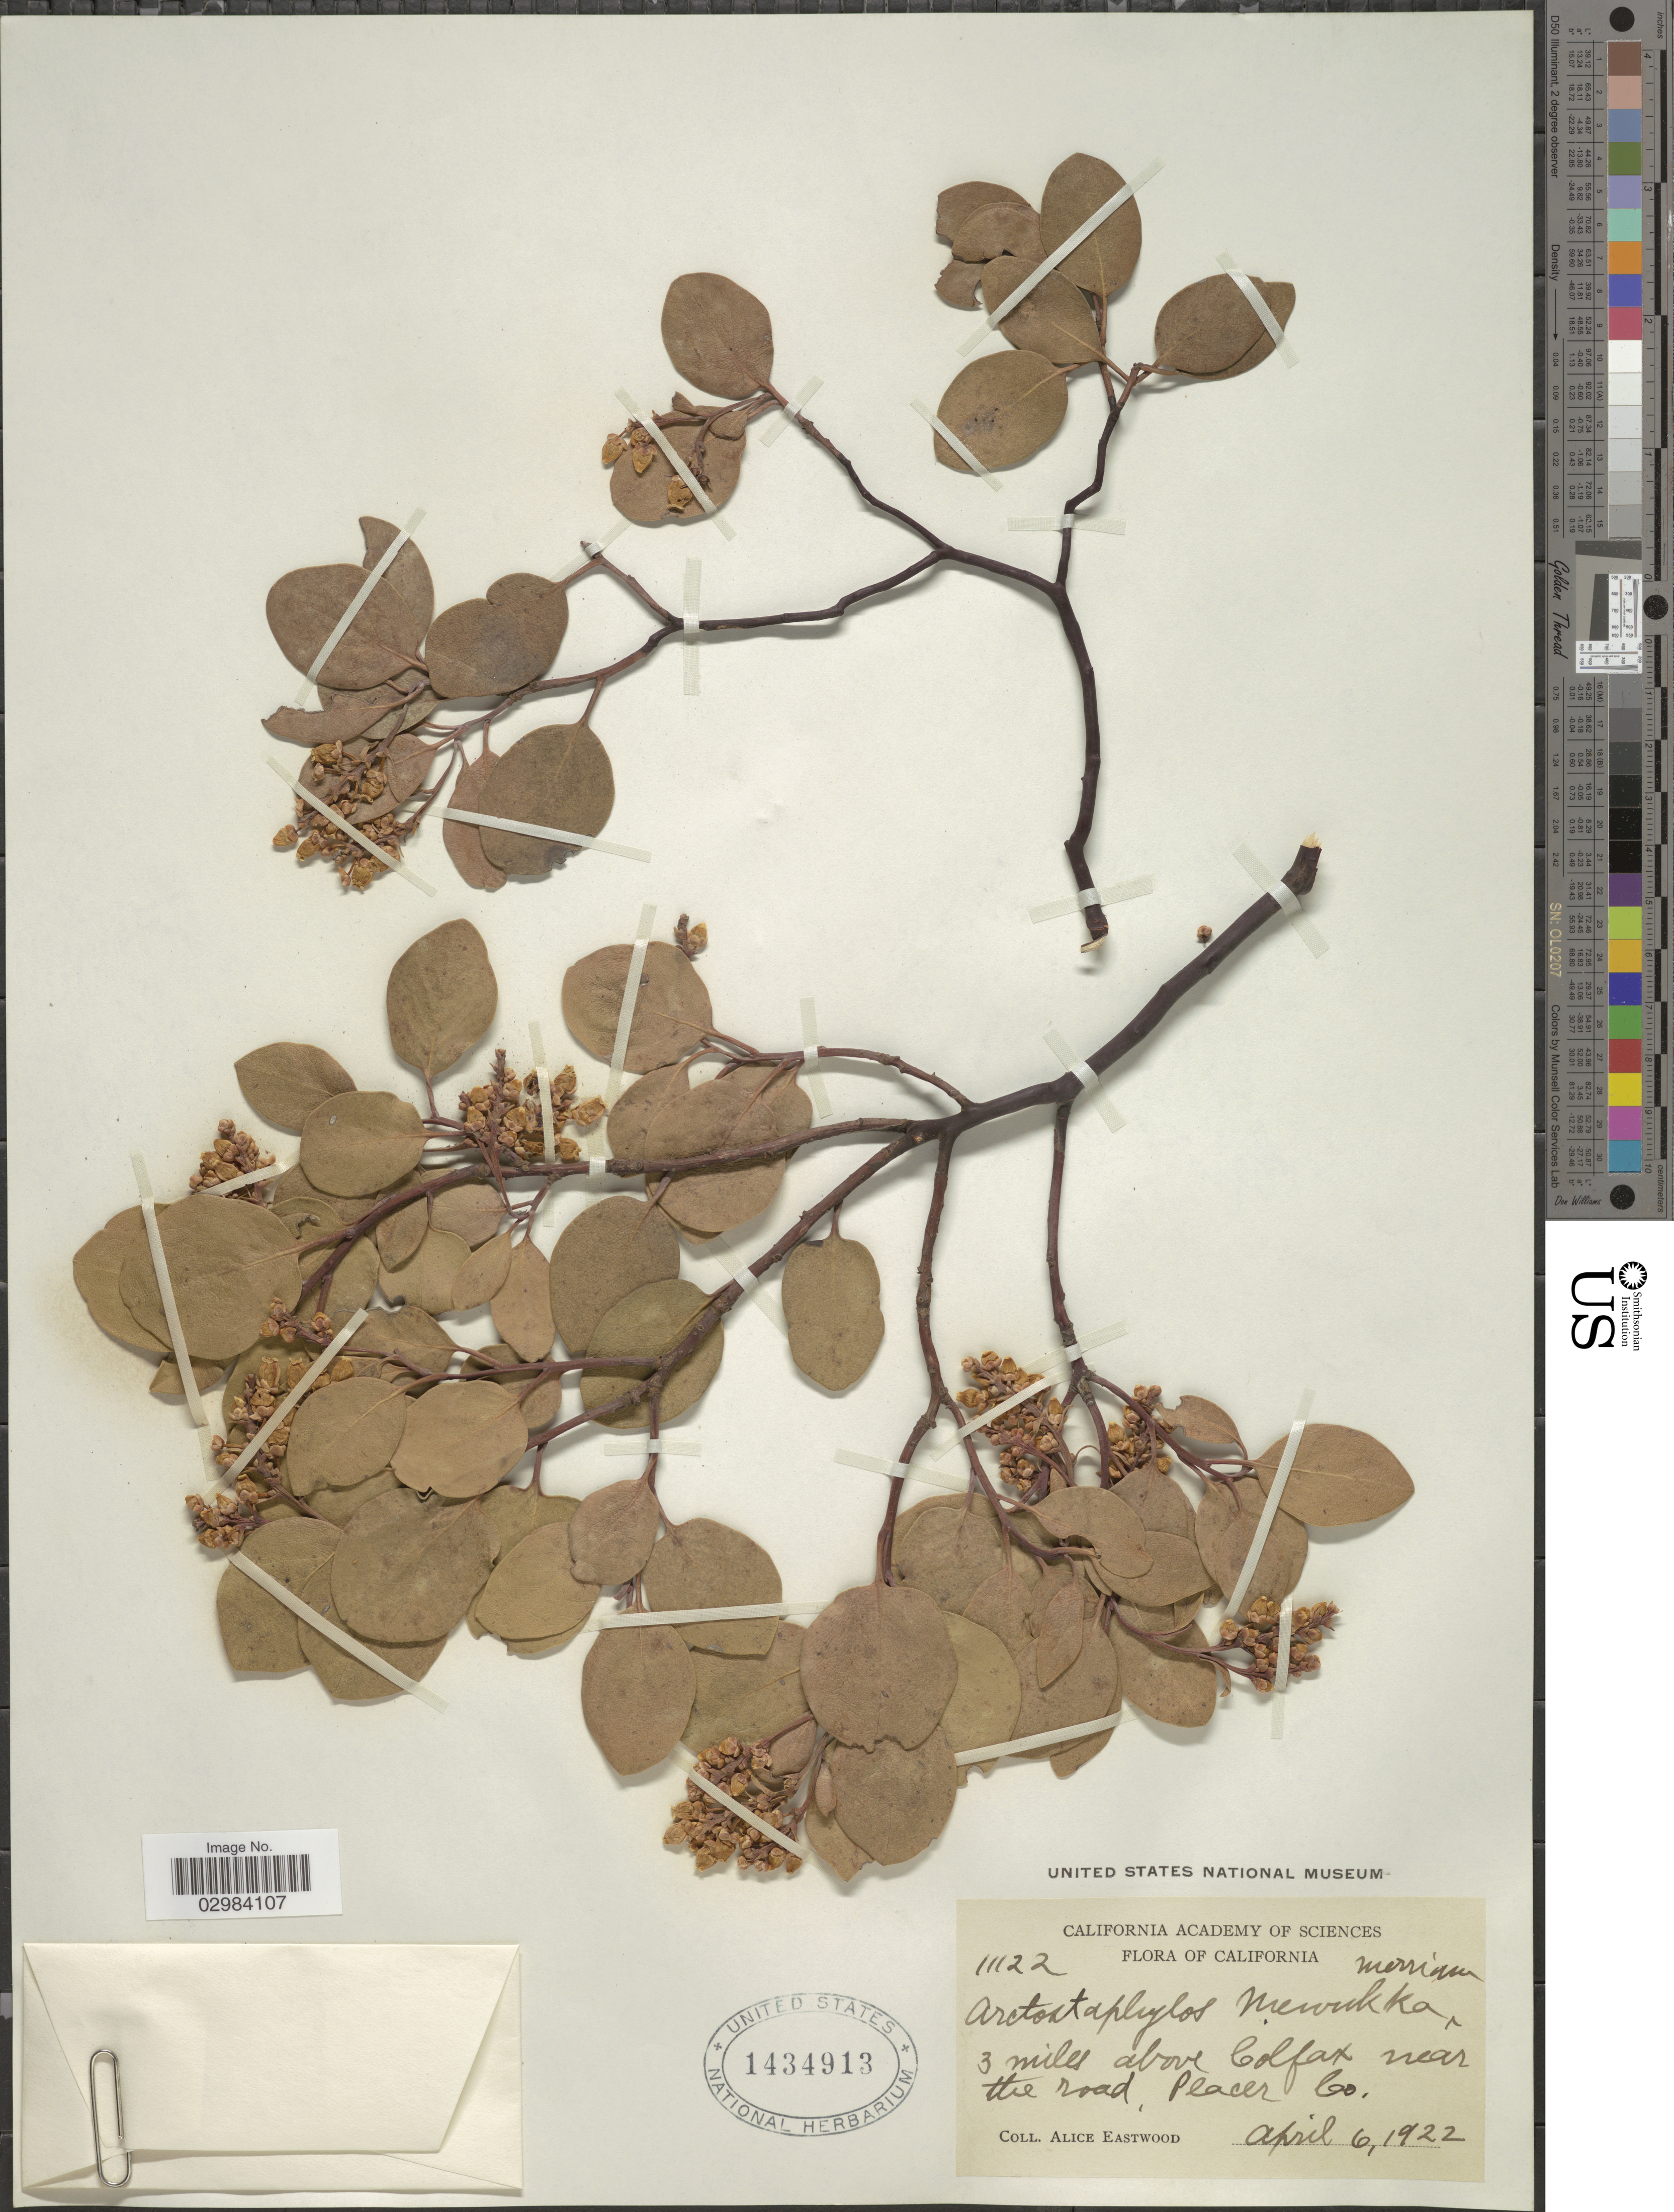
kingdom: Plantae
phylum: Tracheophyta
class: Magnoliopsida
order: Ericales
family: Ericaceae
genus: Arctostaphylos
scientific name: Arctostaphylos mewukka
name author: Merriam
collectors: A. Eastwood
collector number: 11122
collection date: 1922-04-06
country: United States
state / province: California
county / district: Placer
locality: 3 miles above Colfax near the road, Placer Co.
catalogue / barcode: US 1434913